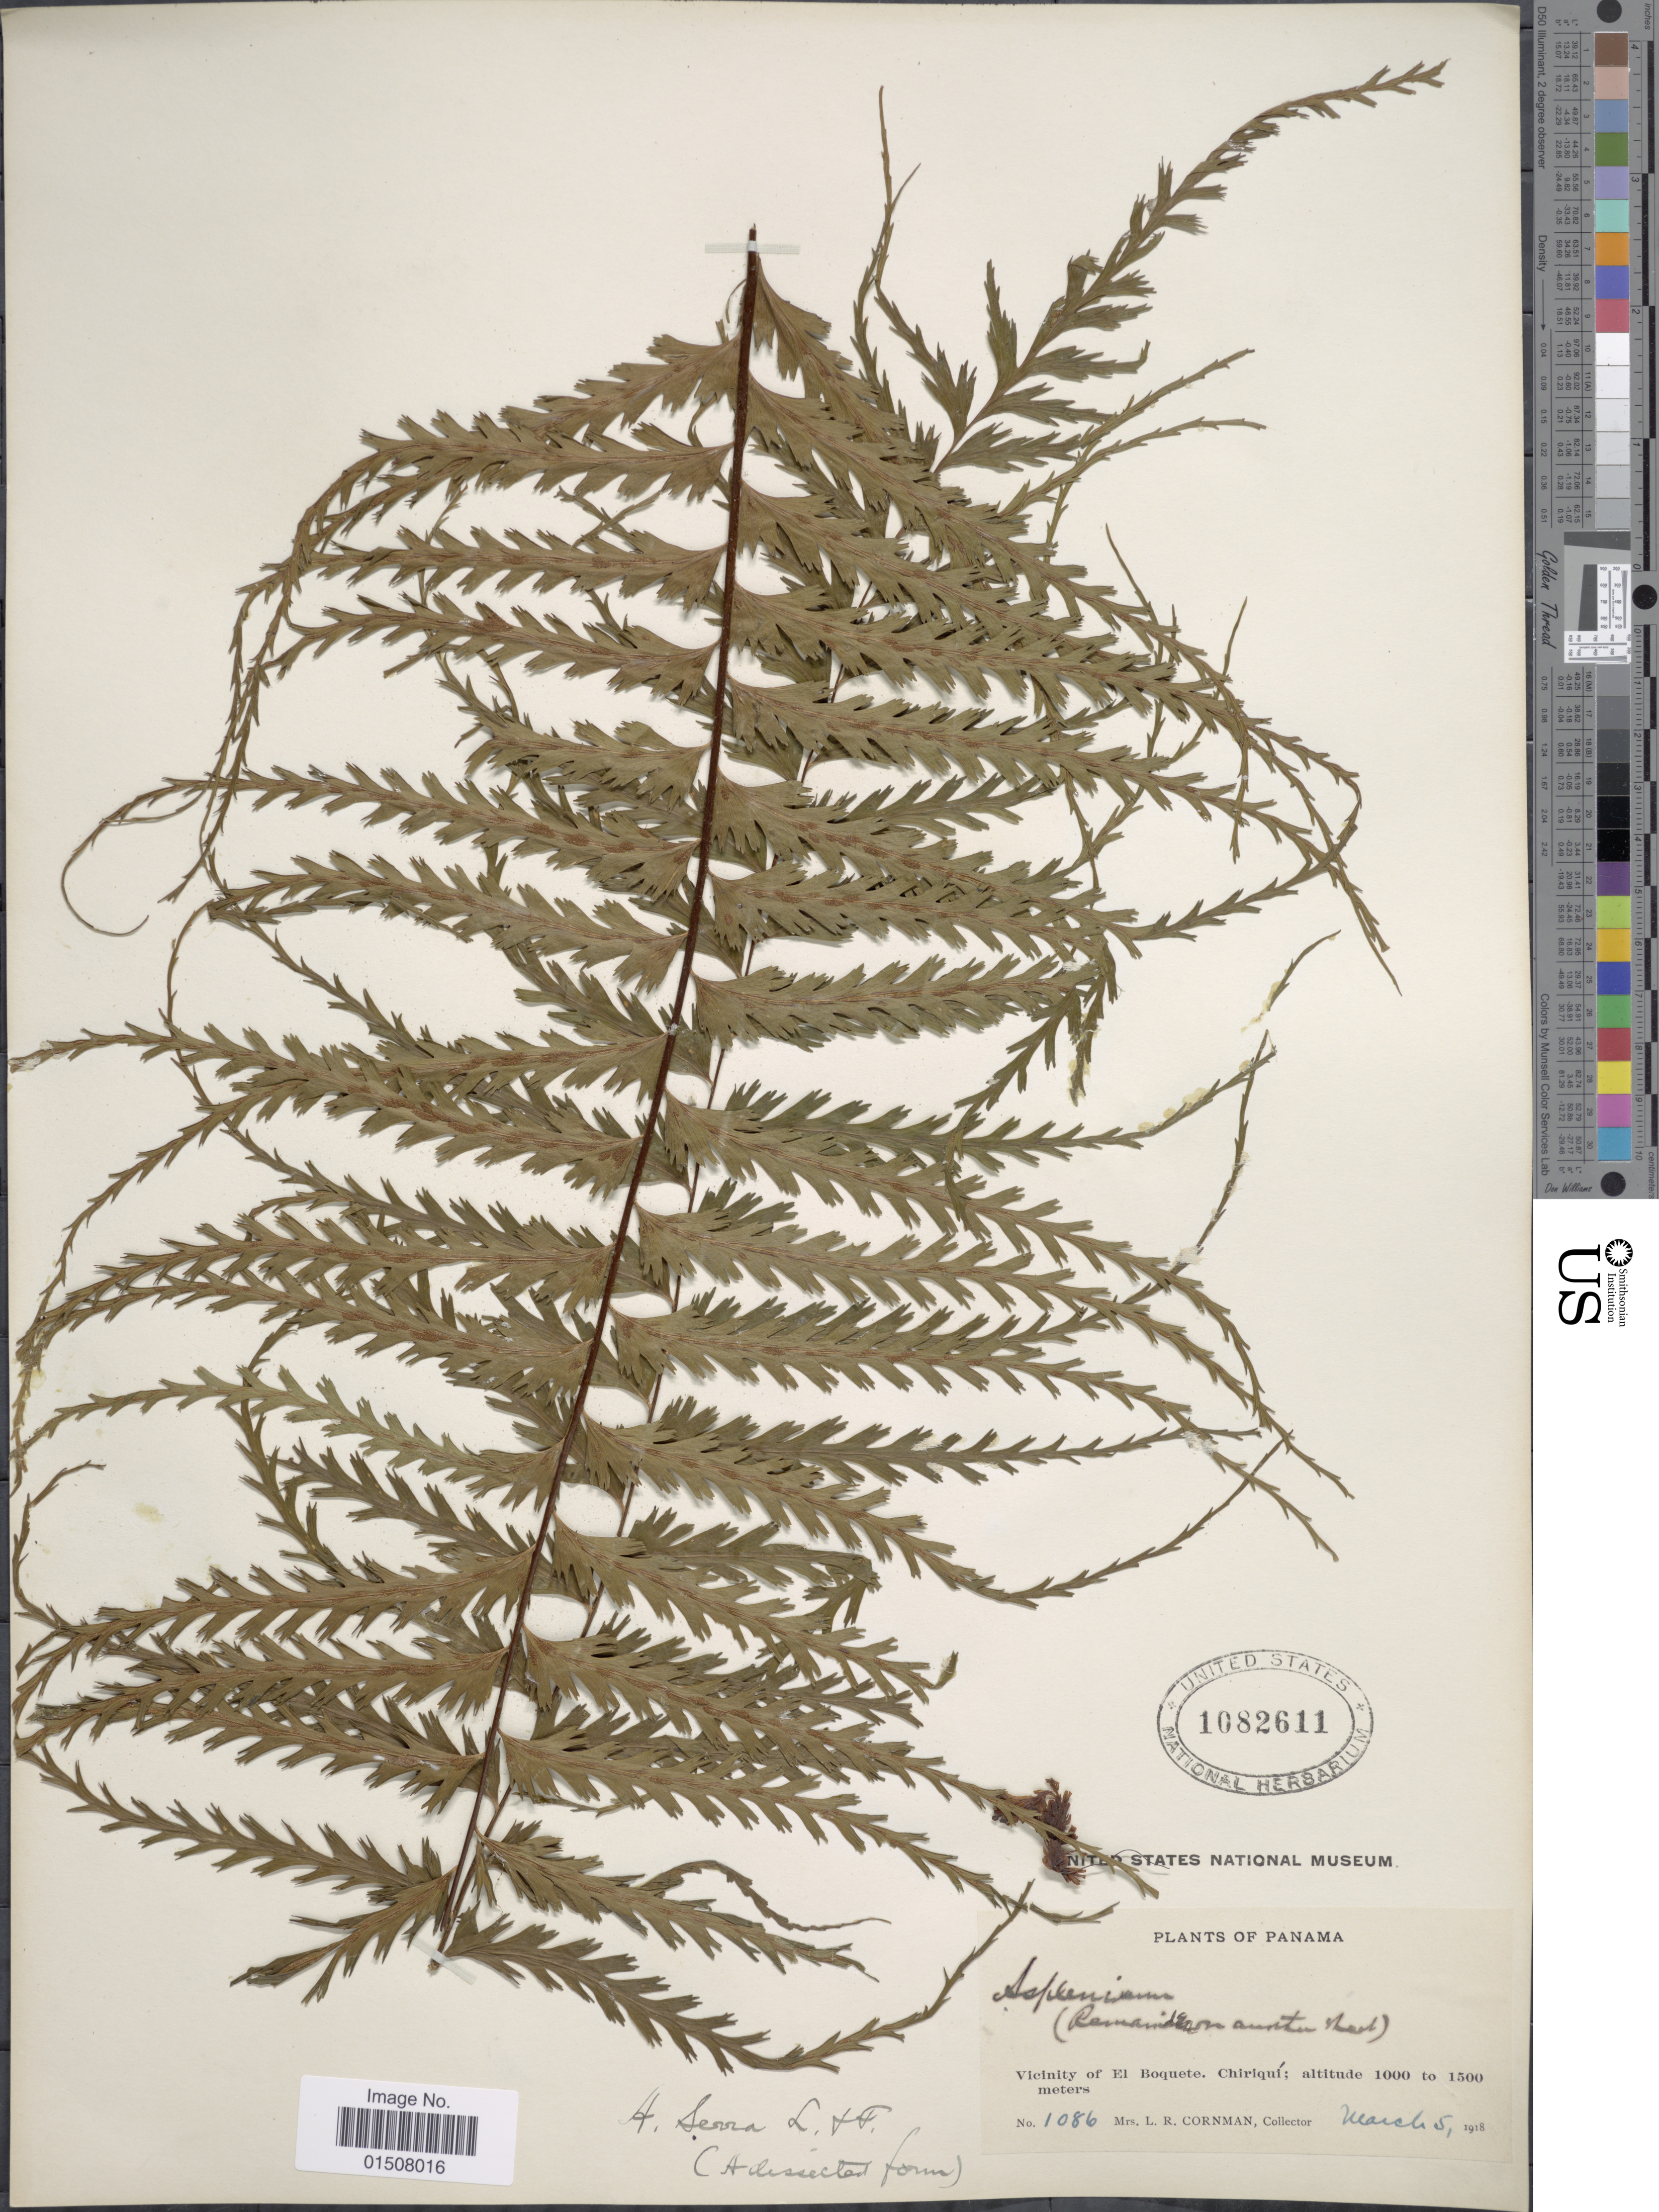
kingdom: Plantae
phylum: Tracheophyta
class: Polypodiopsida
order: Polypodiales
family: Aspleniaceae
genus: Asplenium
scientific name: Asplenium serra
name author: Langsd. & Fisch.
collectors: L. Cornman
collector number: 1086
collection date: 1918-03-05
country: Panama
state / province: Chiriqui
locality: Vicinity of El Boquete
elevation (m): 1000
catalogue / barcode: US 1082611